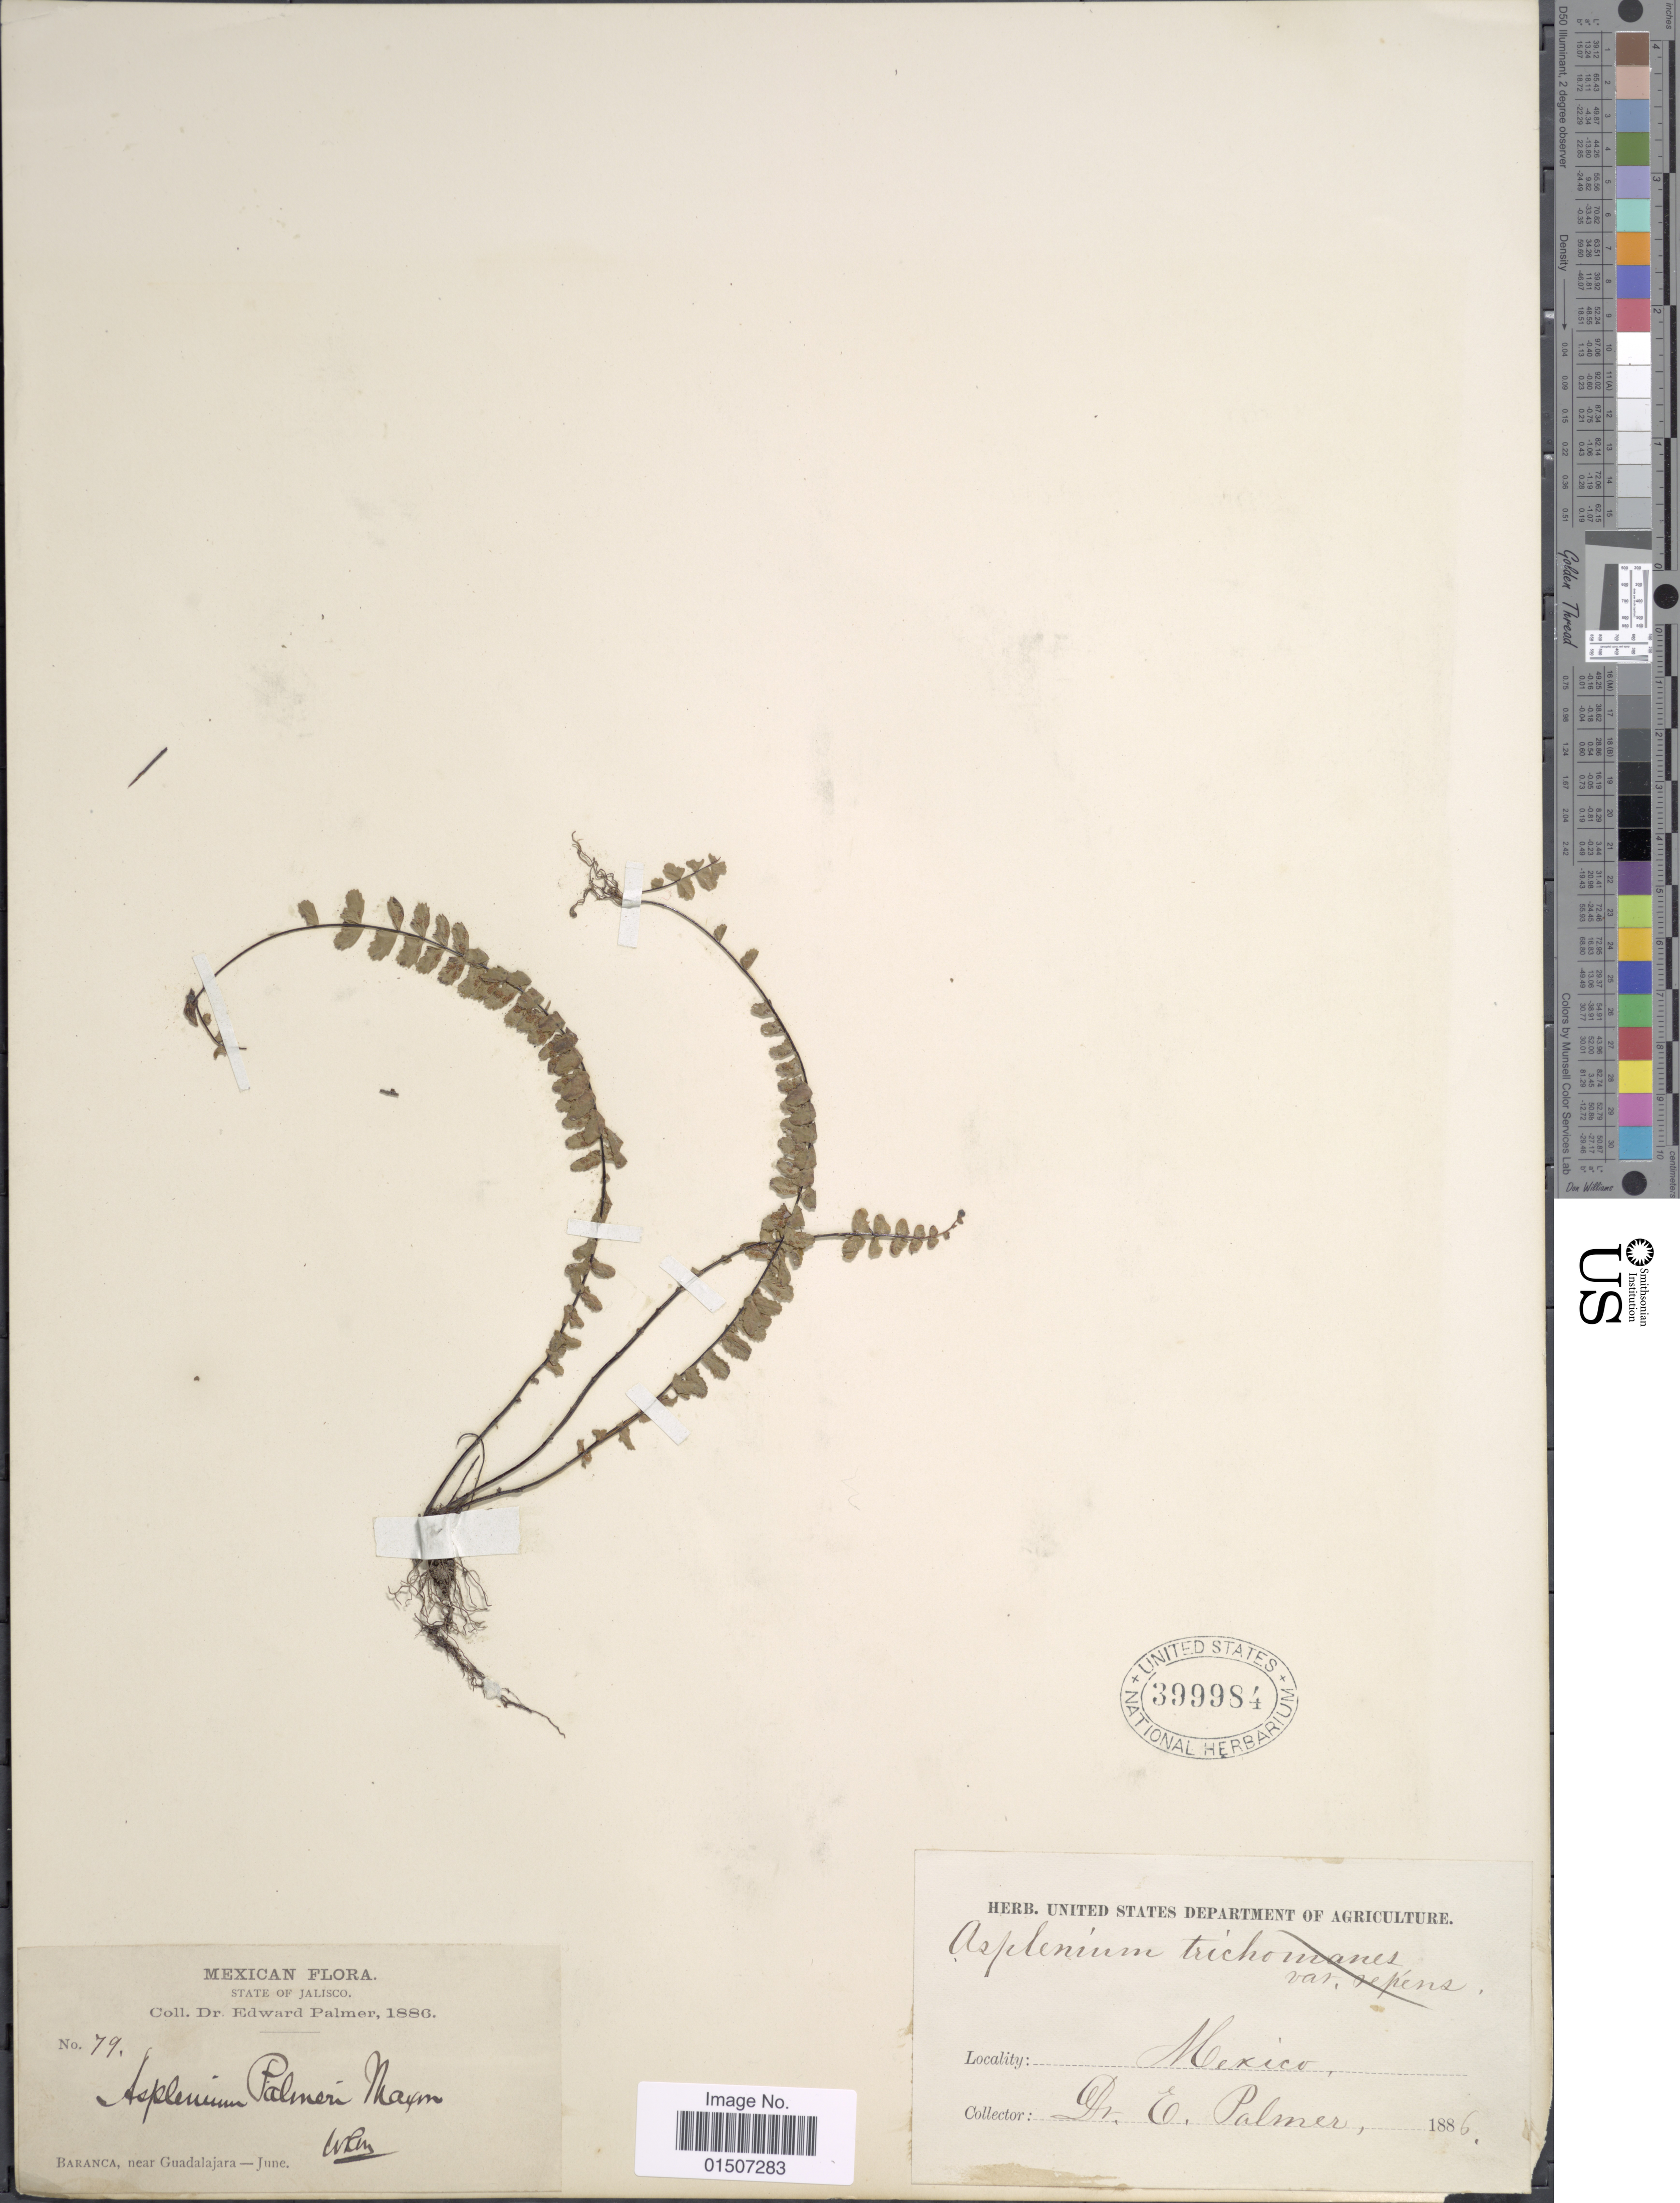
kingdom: Plantae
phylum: Tracheophyta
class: Polypodiopsida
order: Polypodiales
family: Aspleniaceae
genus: Asplenium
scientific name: Asplenium palmeri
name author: Maxon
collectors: E. Palmer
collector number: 79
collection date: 1886-06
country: Mexico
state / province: Jalisco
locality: Baranca, near Guadalajara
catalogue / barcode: US 399984